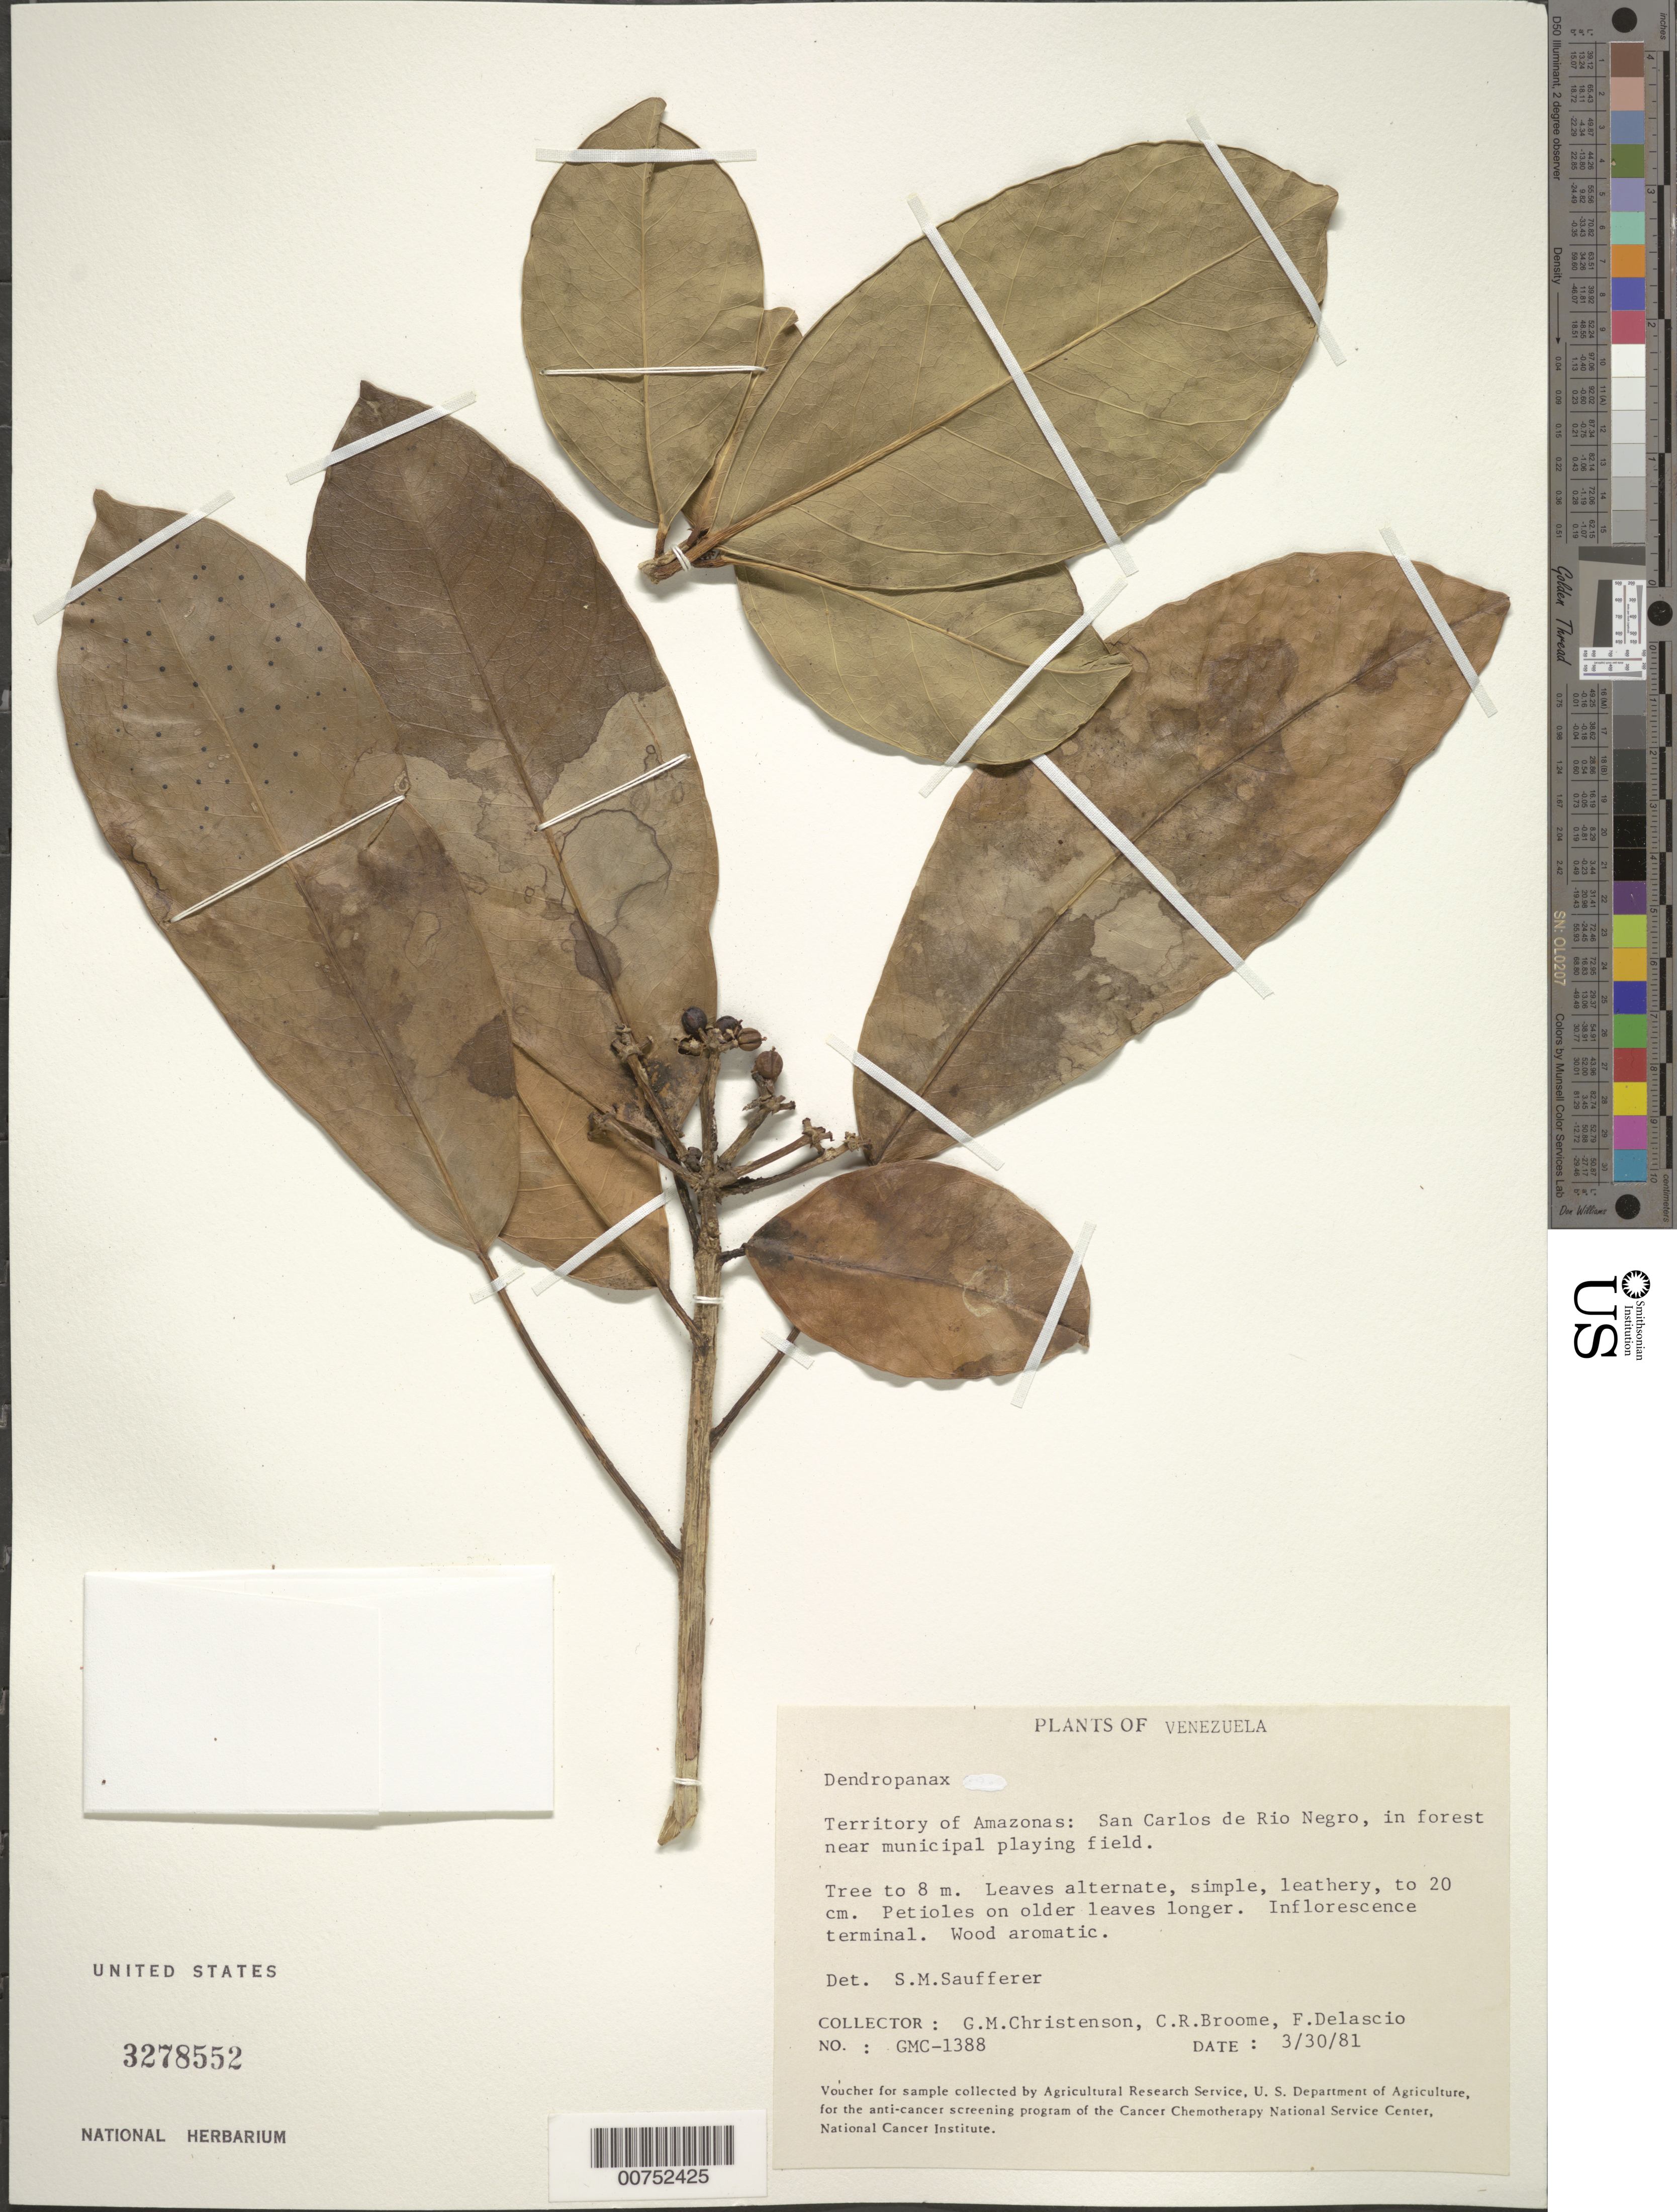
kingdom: Plantae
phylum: Tracheophyta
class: Magnoliopsida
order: Apiales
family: Araliaceae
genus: Dendropanax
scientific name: Dendropanax sp.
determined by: Saufferer, S. M.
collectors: G. Christenson, C. R. Broome & F. Delascio C.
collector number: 1388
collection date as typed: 30-Mar-81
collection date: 1981-03-30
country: Venezuela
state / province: Amazonas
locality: San Carlos de Río Negro, near municipal playing field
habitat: Forest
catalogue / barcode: US 3278552